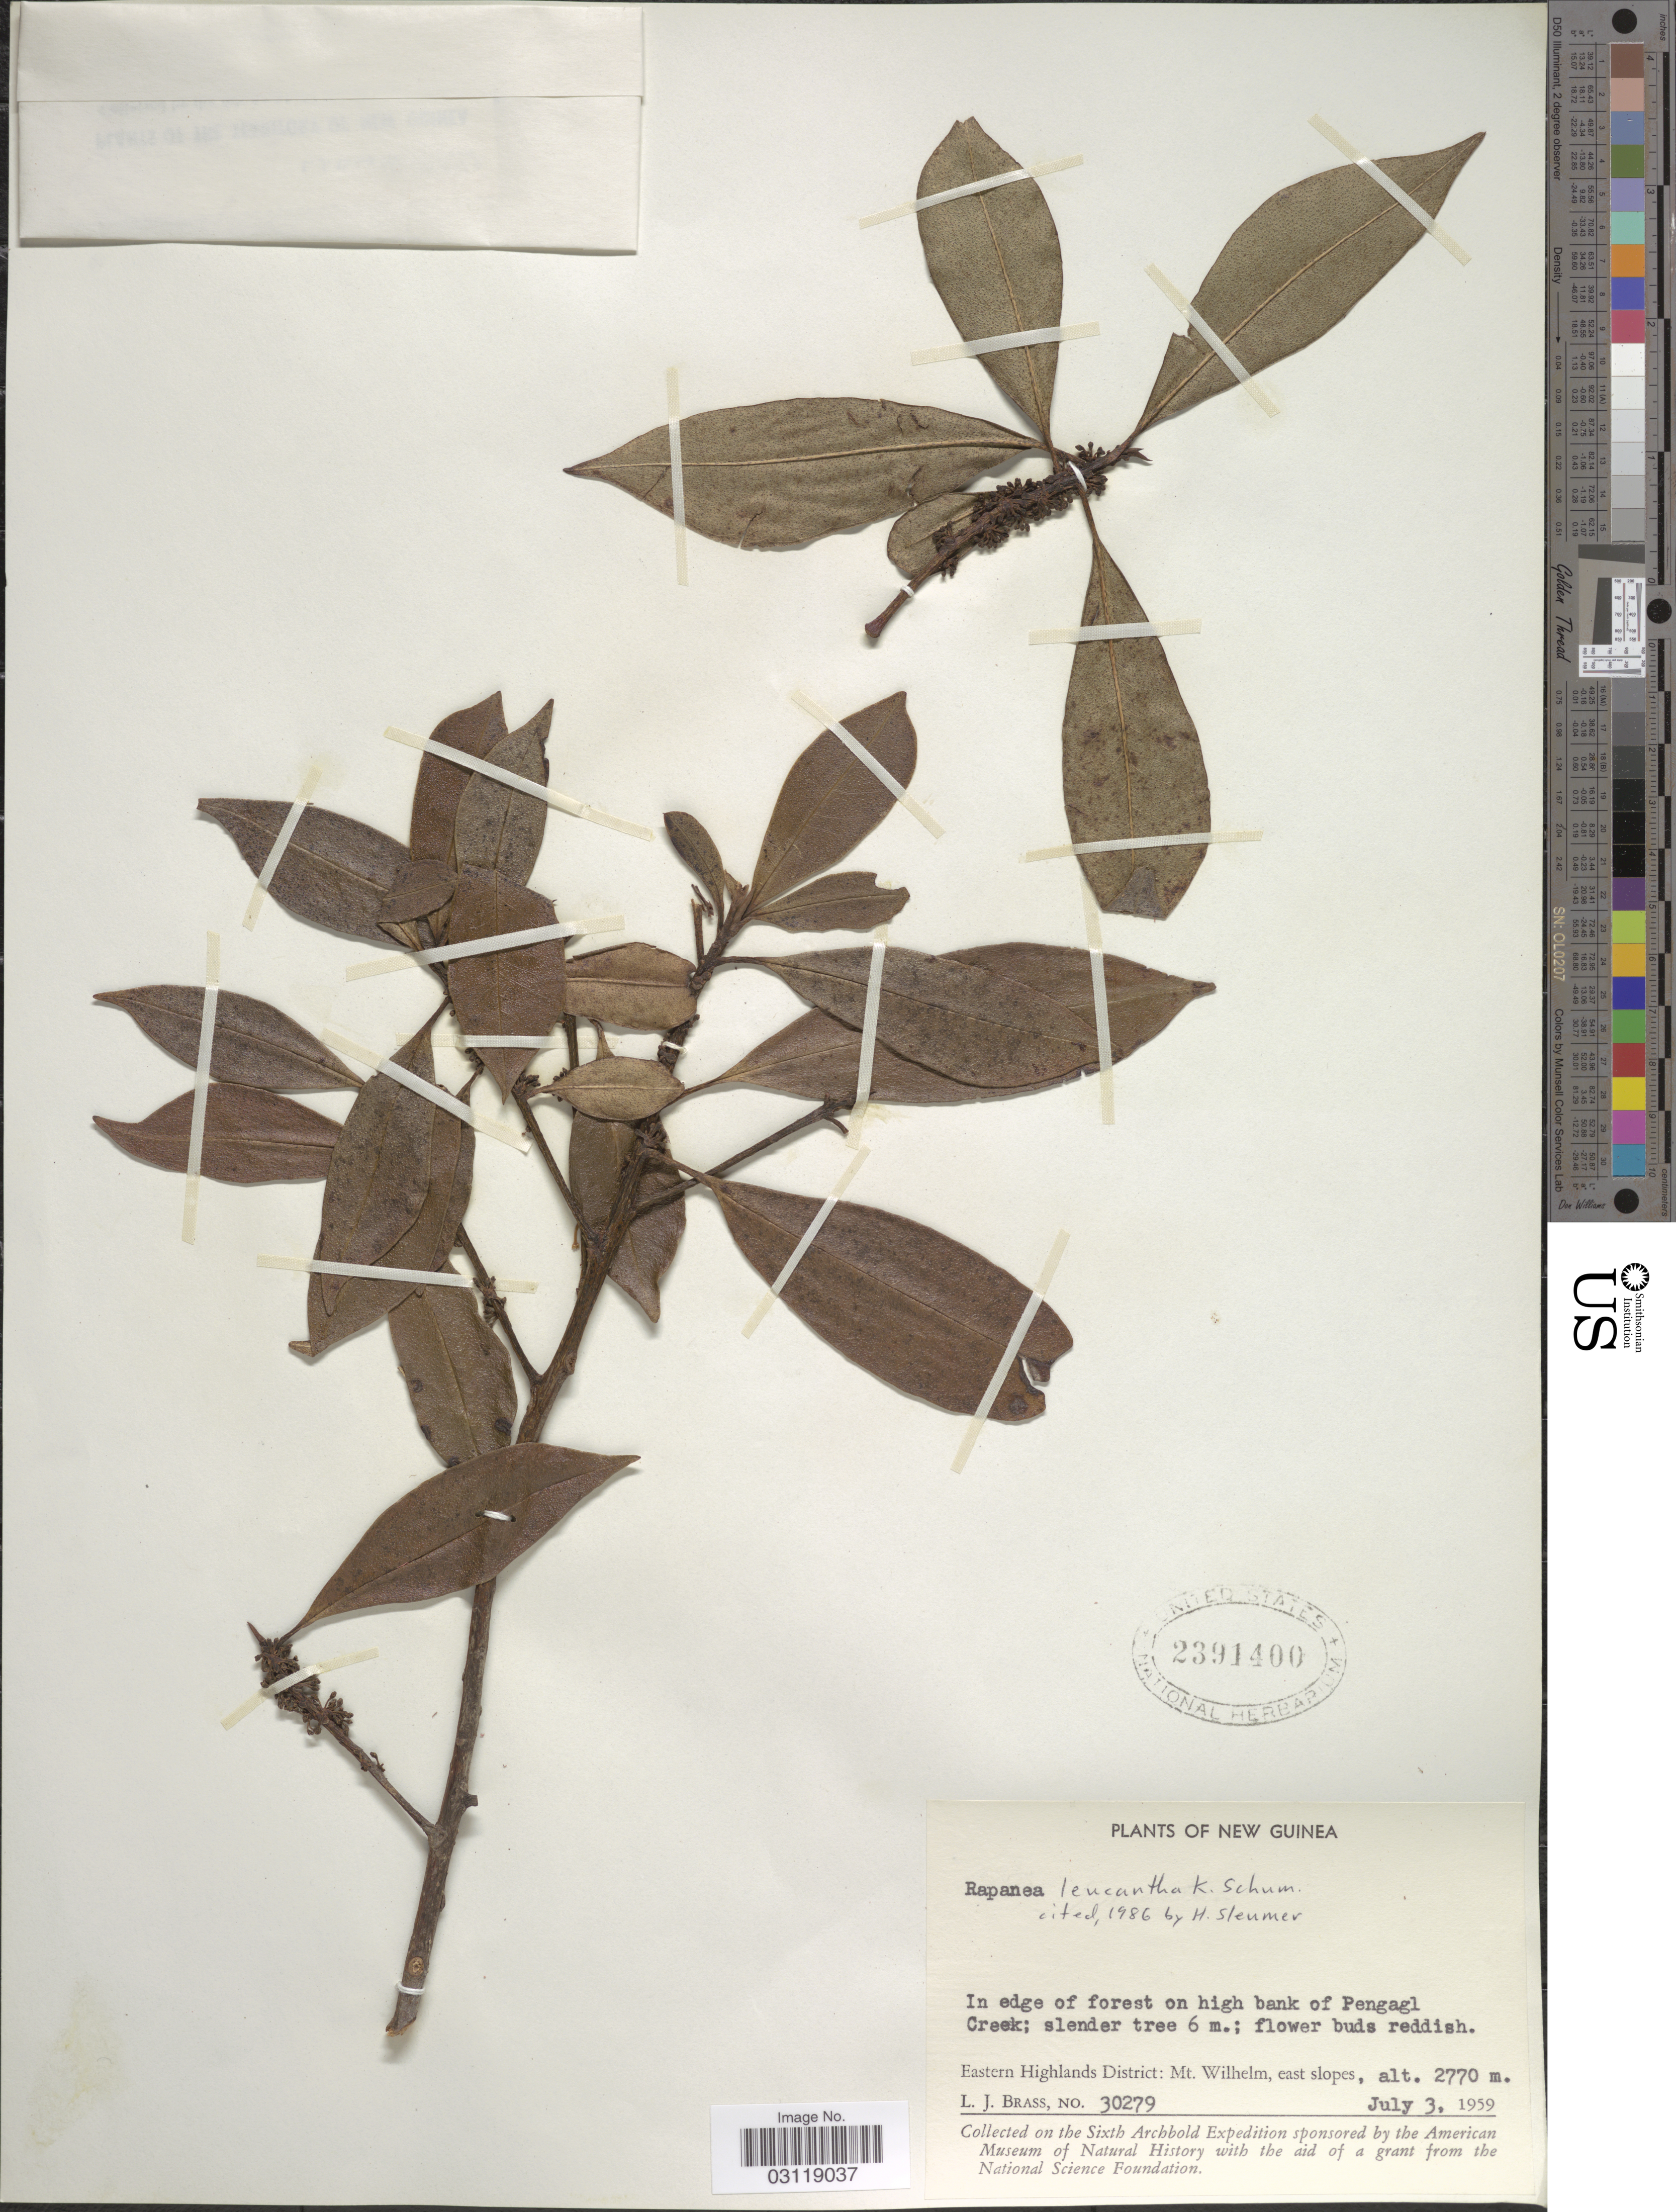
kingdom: Plantae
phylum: Tracheophyta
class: Magnoliopsida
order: Ericales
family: Primulaceae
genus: Rapanea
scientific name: Rapanea leucantha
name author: K. Schum.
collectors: L. J. Brass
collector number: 30279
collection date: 1959-07-03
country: Papua New Guinea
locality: New Guinea. Eastern Highlands District: Mt. Wilhelm, east slopes. High bank of Pengagl Creek.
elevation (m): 2770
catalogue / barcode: US 2391400